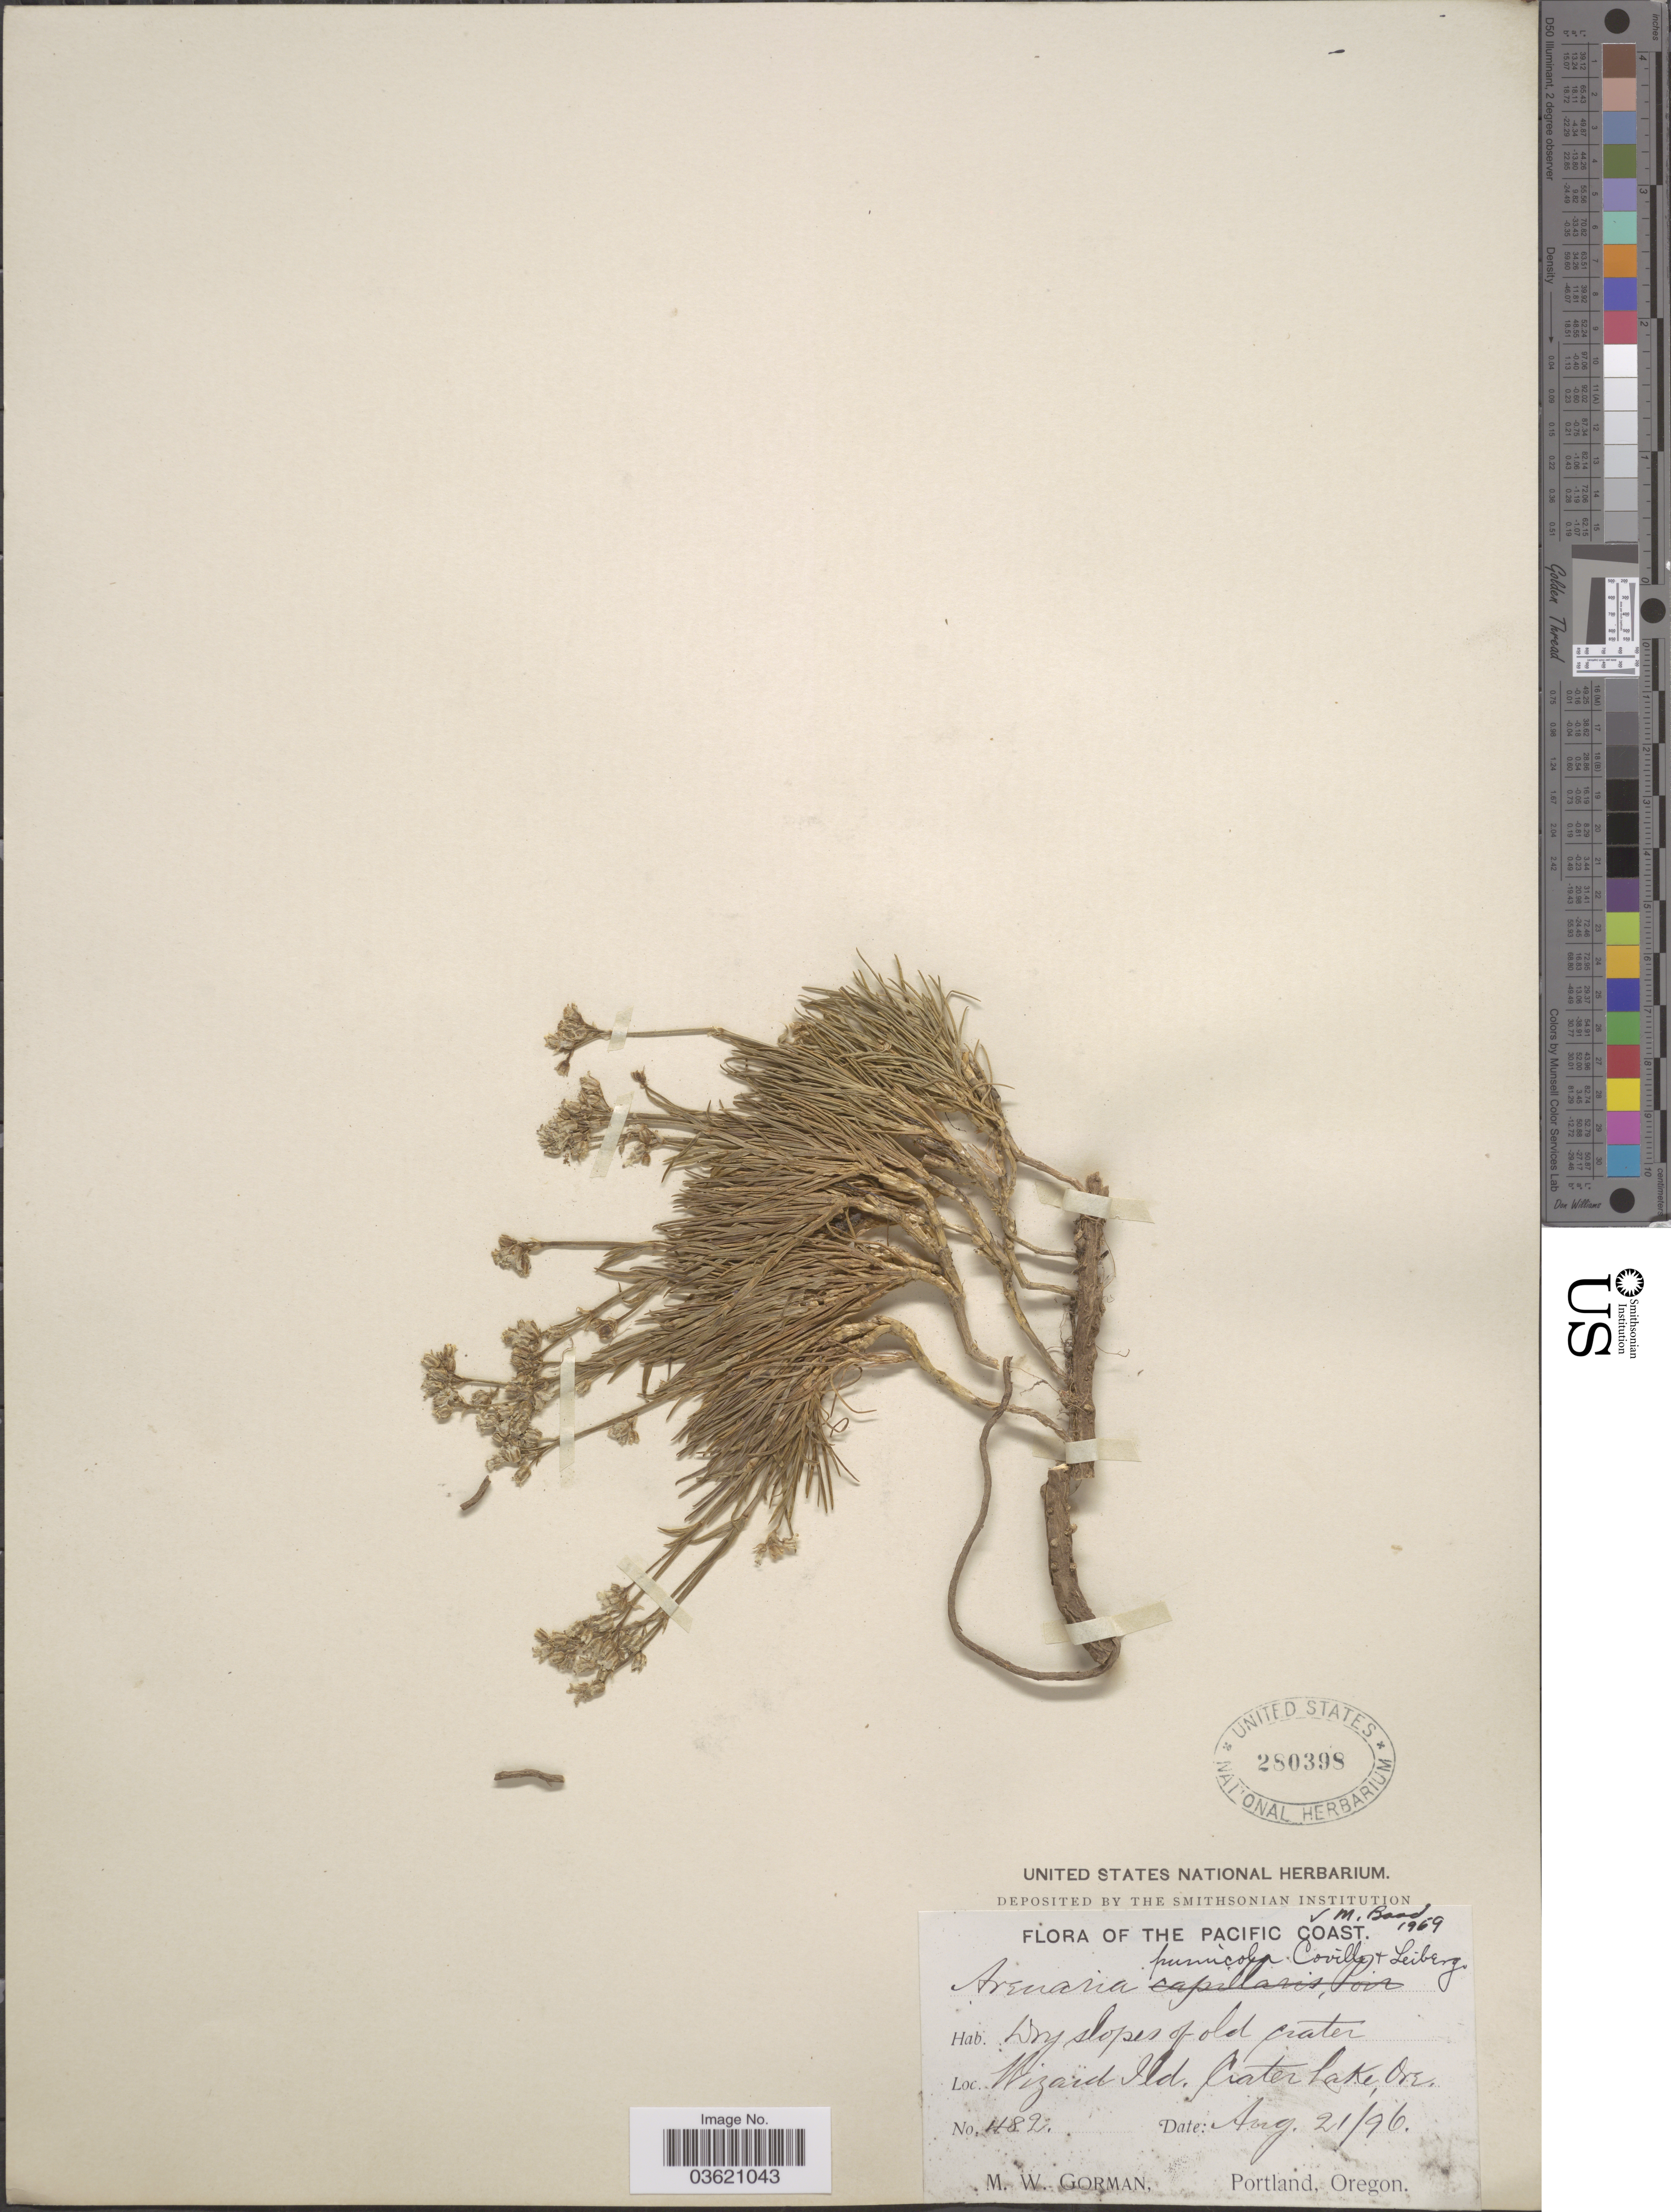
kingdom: Plantae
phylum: Tracheophyta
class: Magnoliopsida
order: Caryophyllales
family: Caryophyllaceae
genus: Eremogone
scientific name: Eremogone pumicola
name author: (Coville & Leiberg) Ikonn.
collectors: M. W. Gorman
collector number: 482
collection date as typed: Transcribed d/m/y: 21/8/96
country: United States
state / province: Oregon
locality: The Pacific Coast. Wizard Ild. Crater Lake.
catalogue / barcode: US 280398